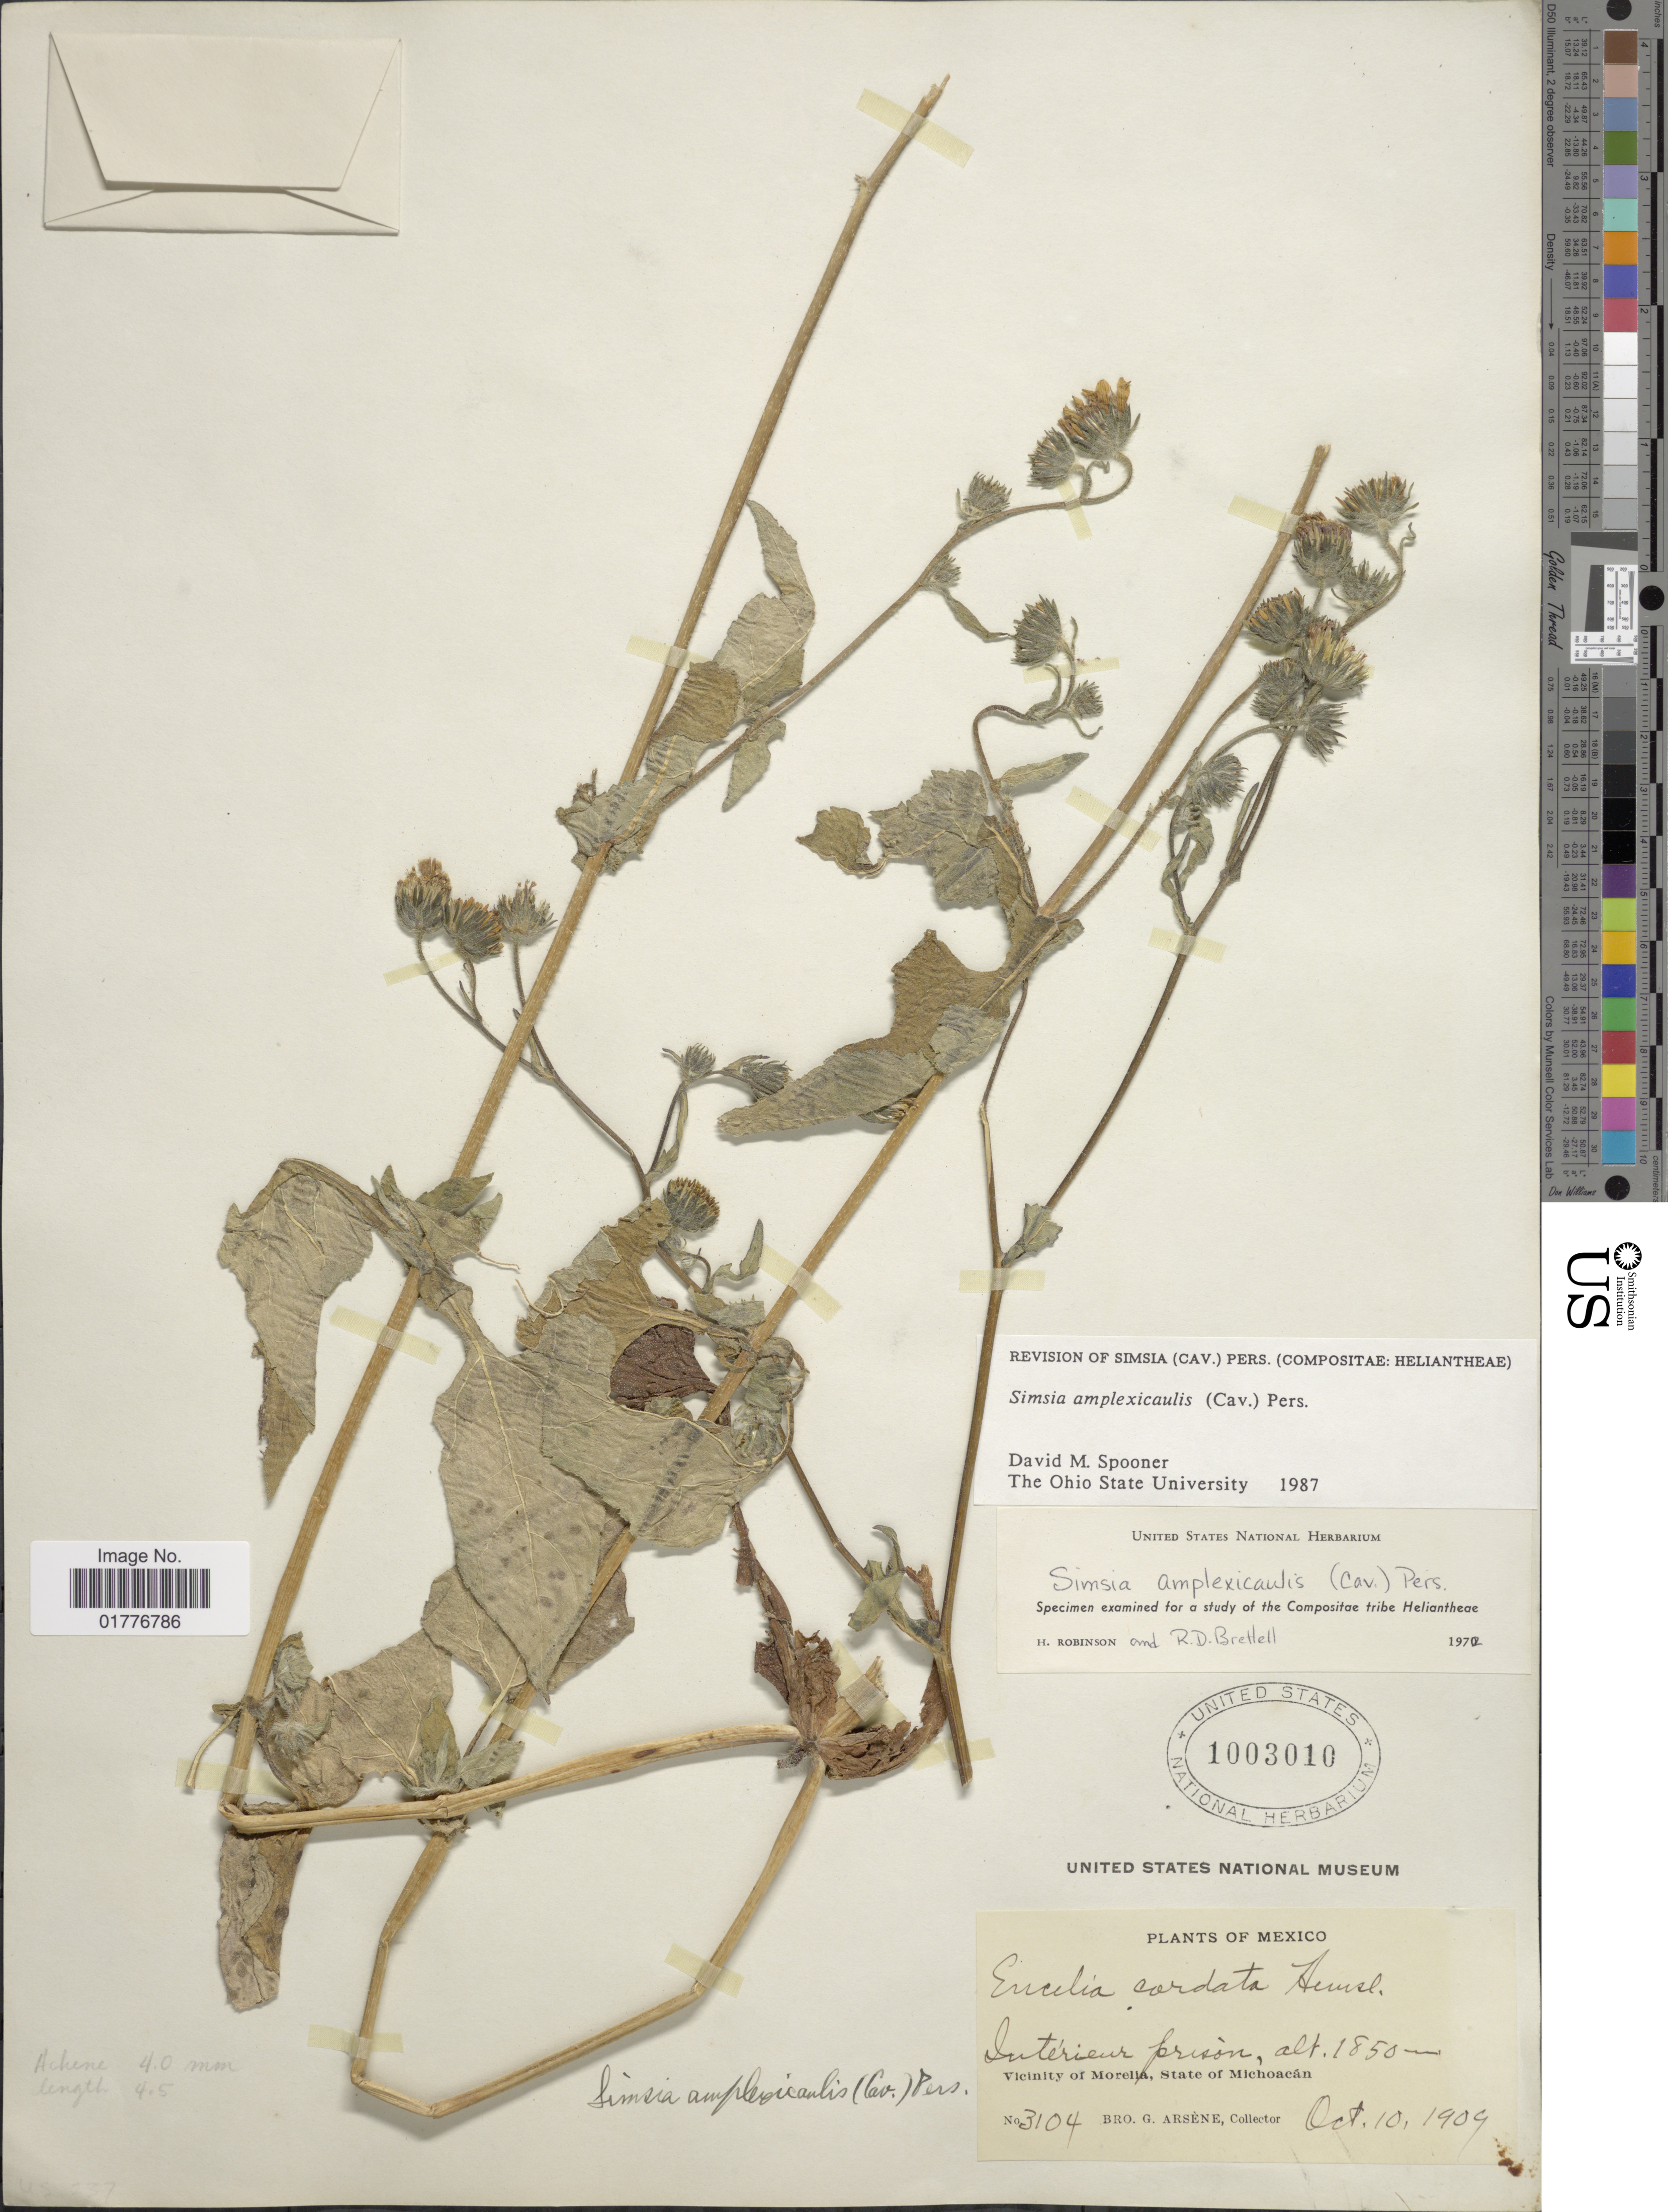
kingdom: Plantae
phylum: Tracheophyta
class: Magnoliopsida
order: Asterales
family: Asteraceae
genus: Simsia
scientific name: Simsia amplexicaulis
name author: (Cav.) Pers.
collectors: Bro. G. Arsène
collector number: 3104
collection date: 1909-10-10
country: Mexico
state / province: Michoacán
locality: Vicinity of Morelia. Intérieur prison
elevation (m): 1850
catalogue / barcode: US 1003010